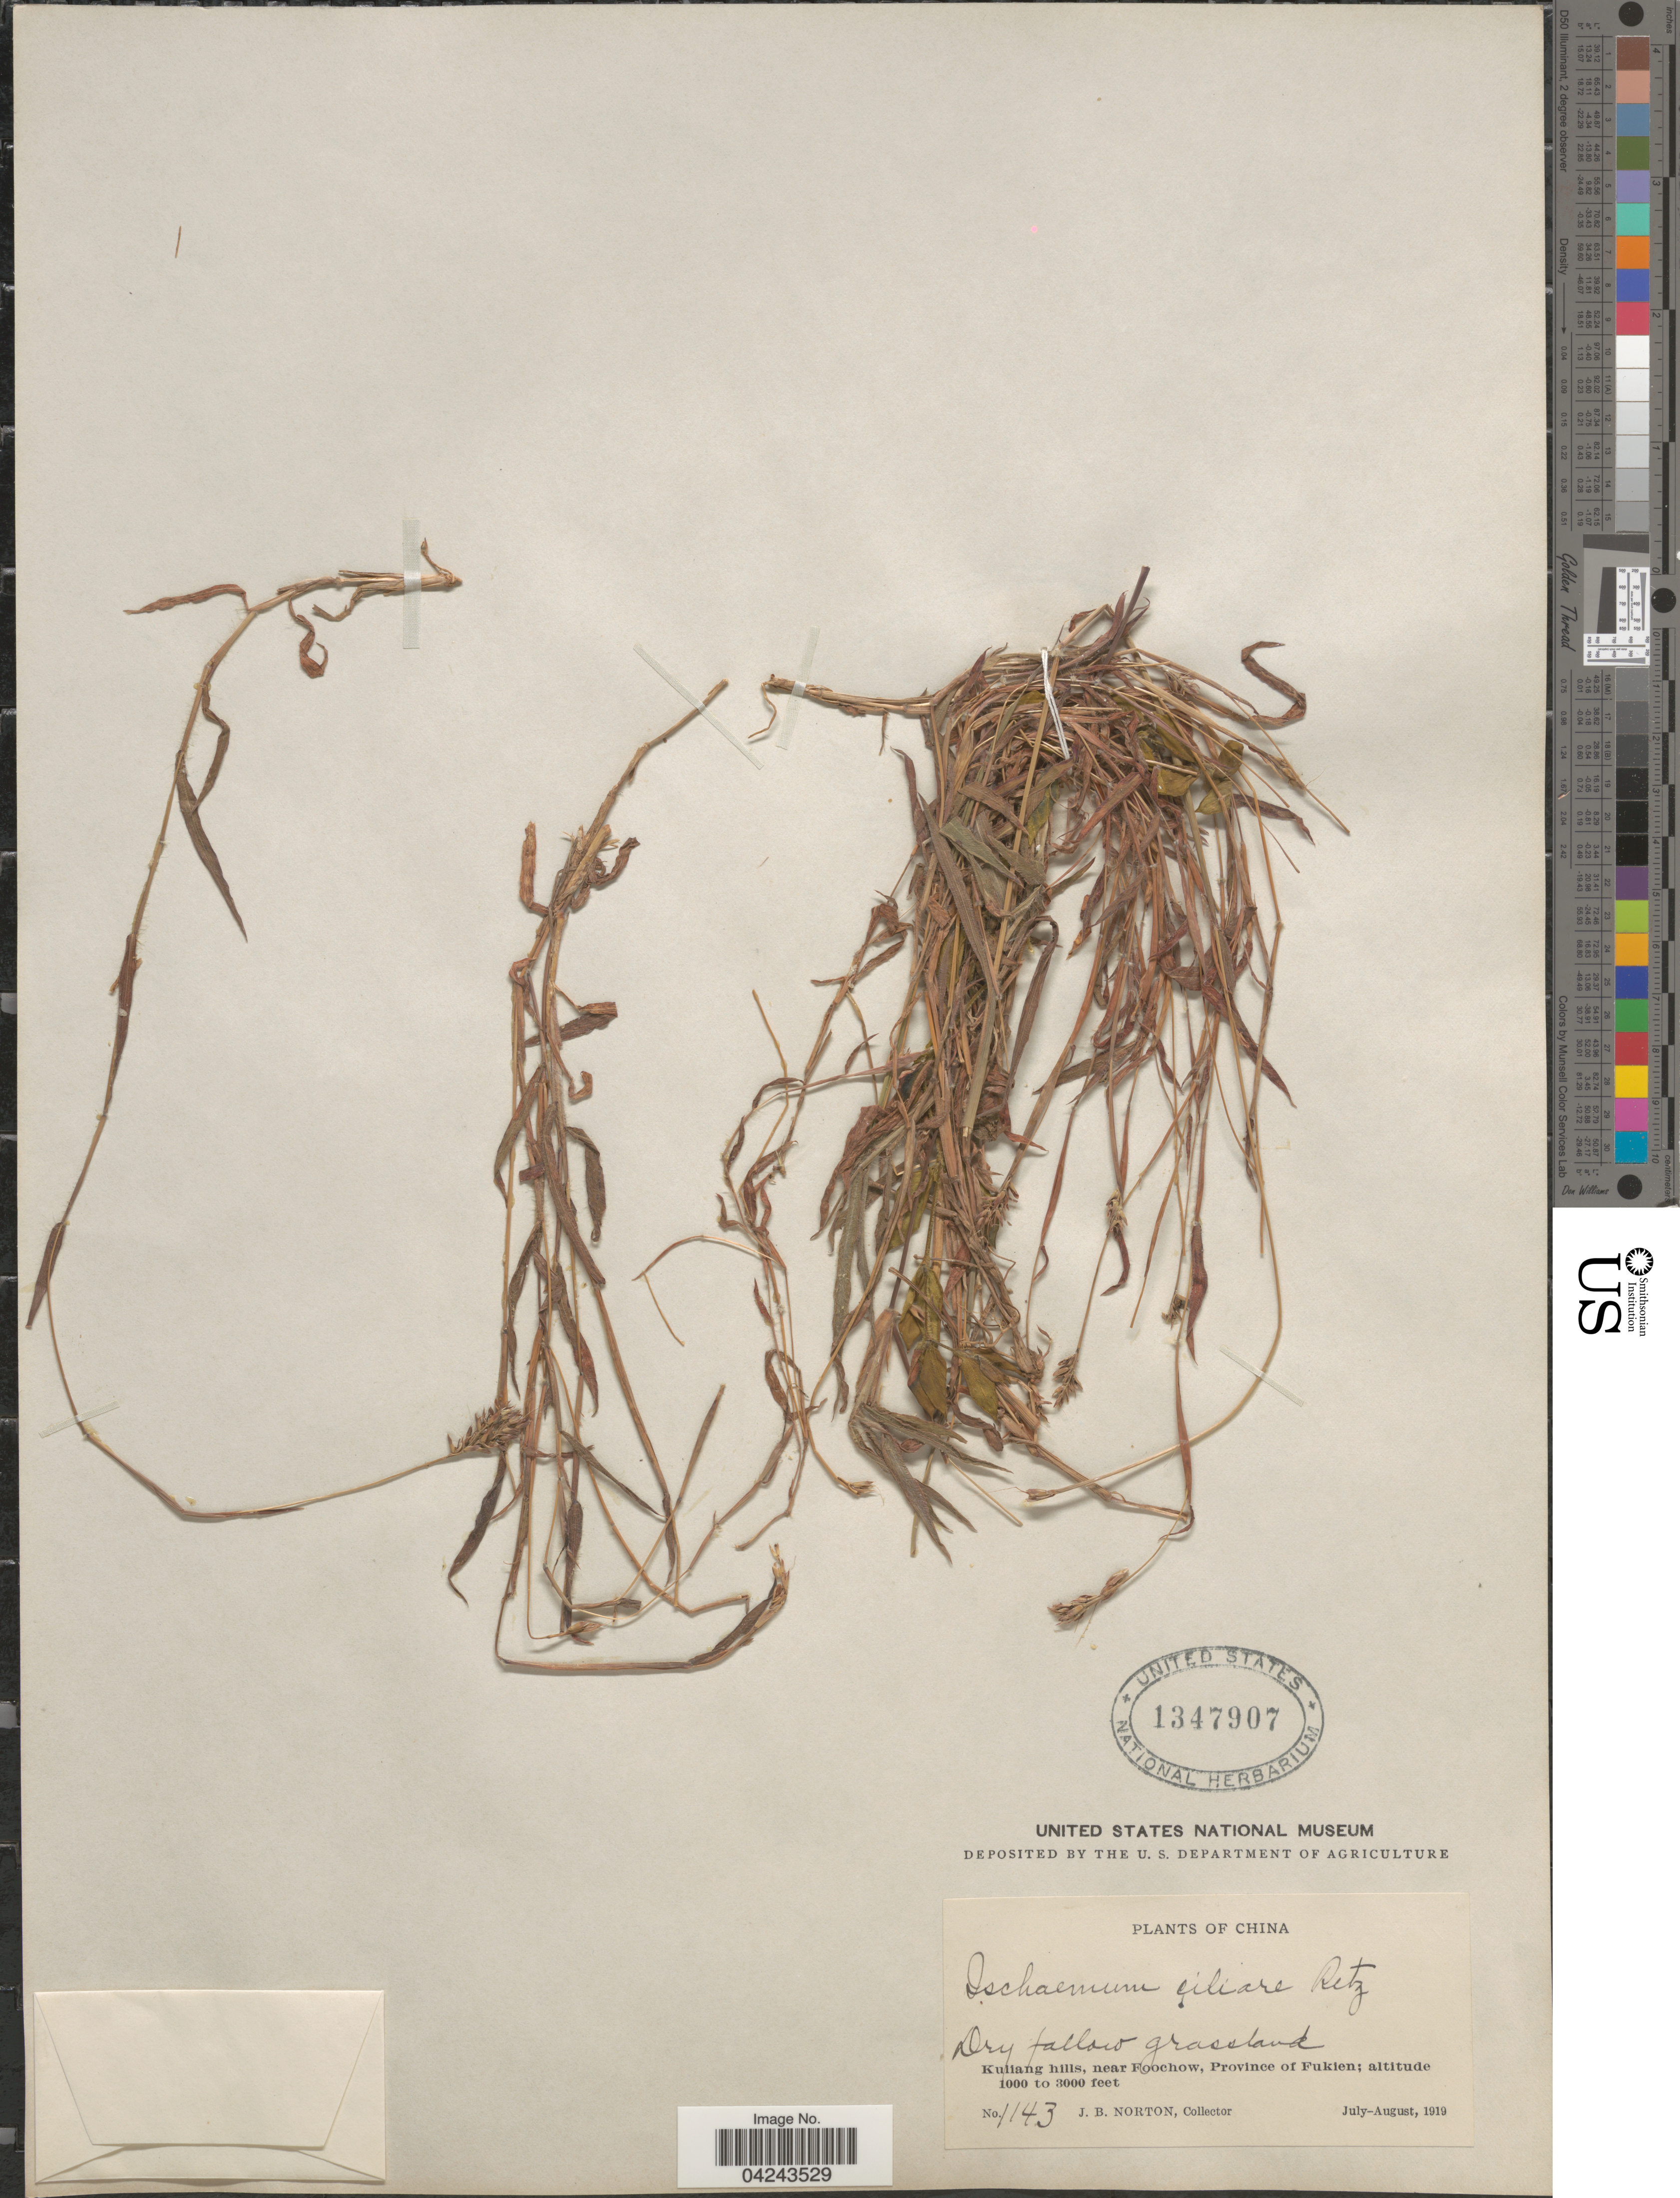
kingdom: Plantae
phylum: Tracheophyta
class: Liliopsida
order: Poales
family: Poaceae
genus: Ischaemum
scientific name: Ischaemum ciliare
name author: Retz.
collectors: J. B. Norton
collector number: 1143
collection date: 1919-07/1919-08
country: China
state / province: Fujian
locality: Dry fallow grassland. Kuliang hills, near Foochow, Province of Fukien.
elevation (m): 305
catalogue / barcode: US 1347907